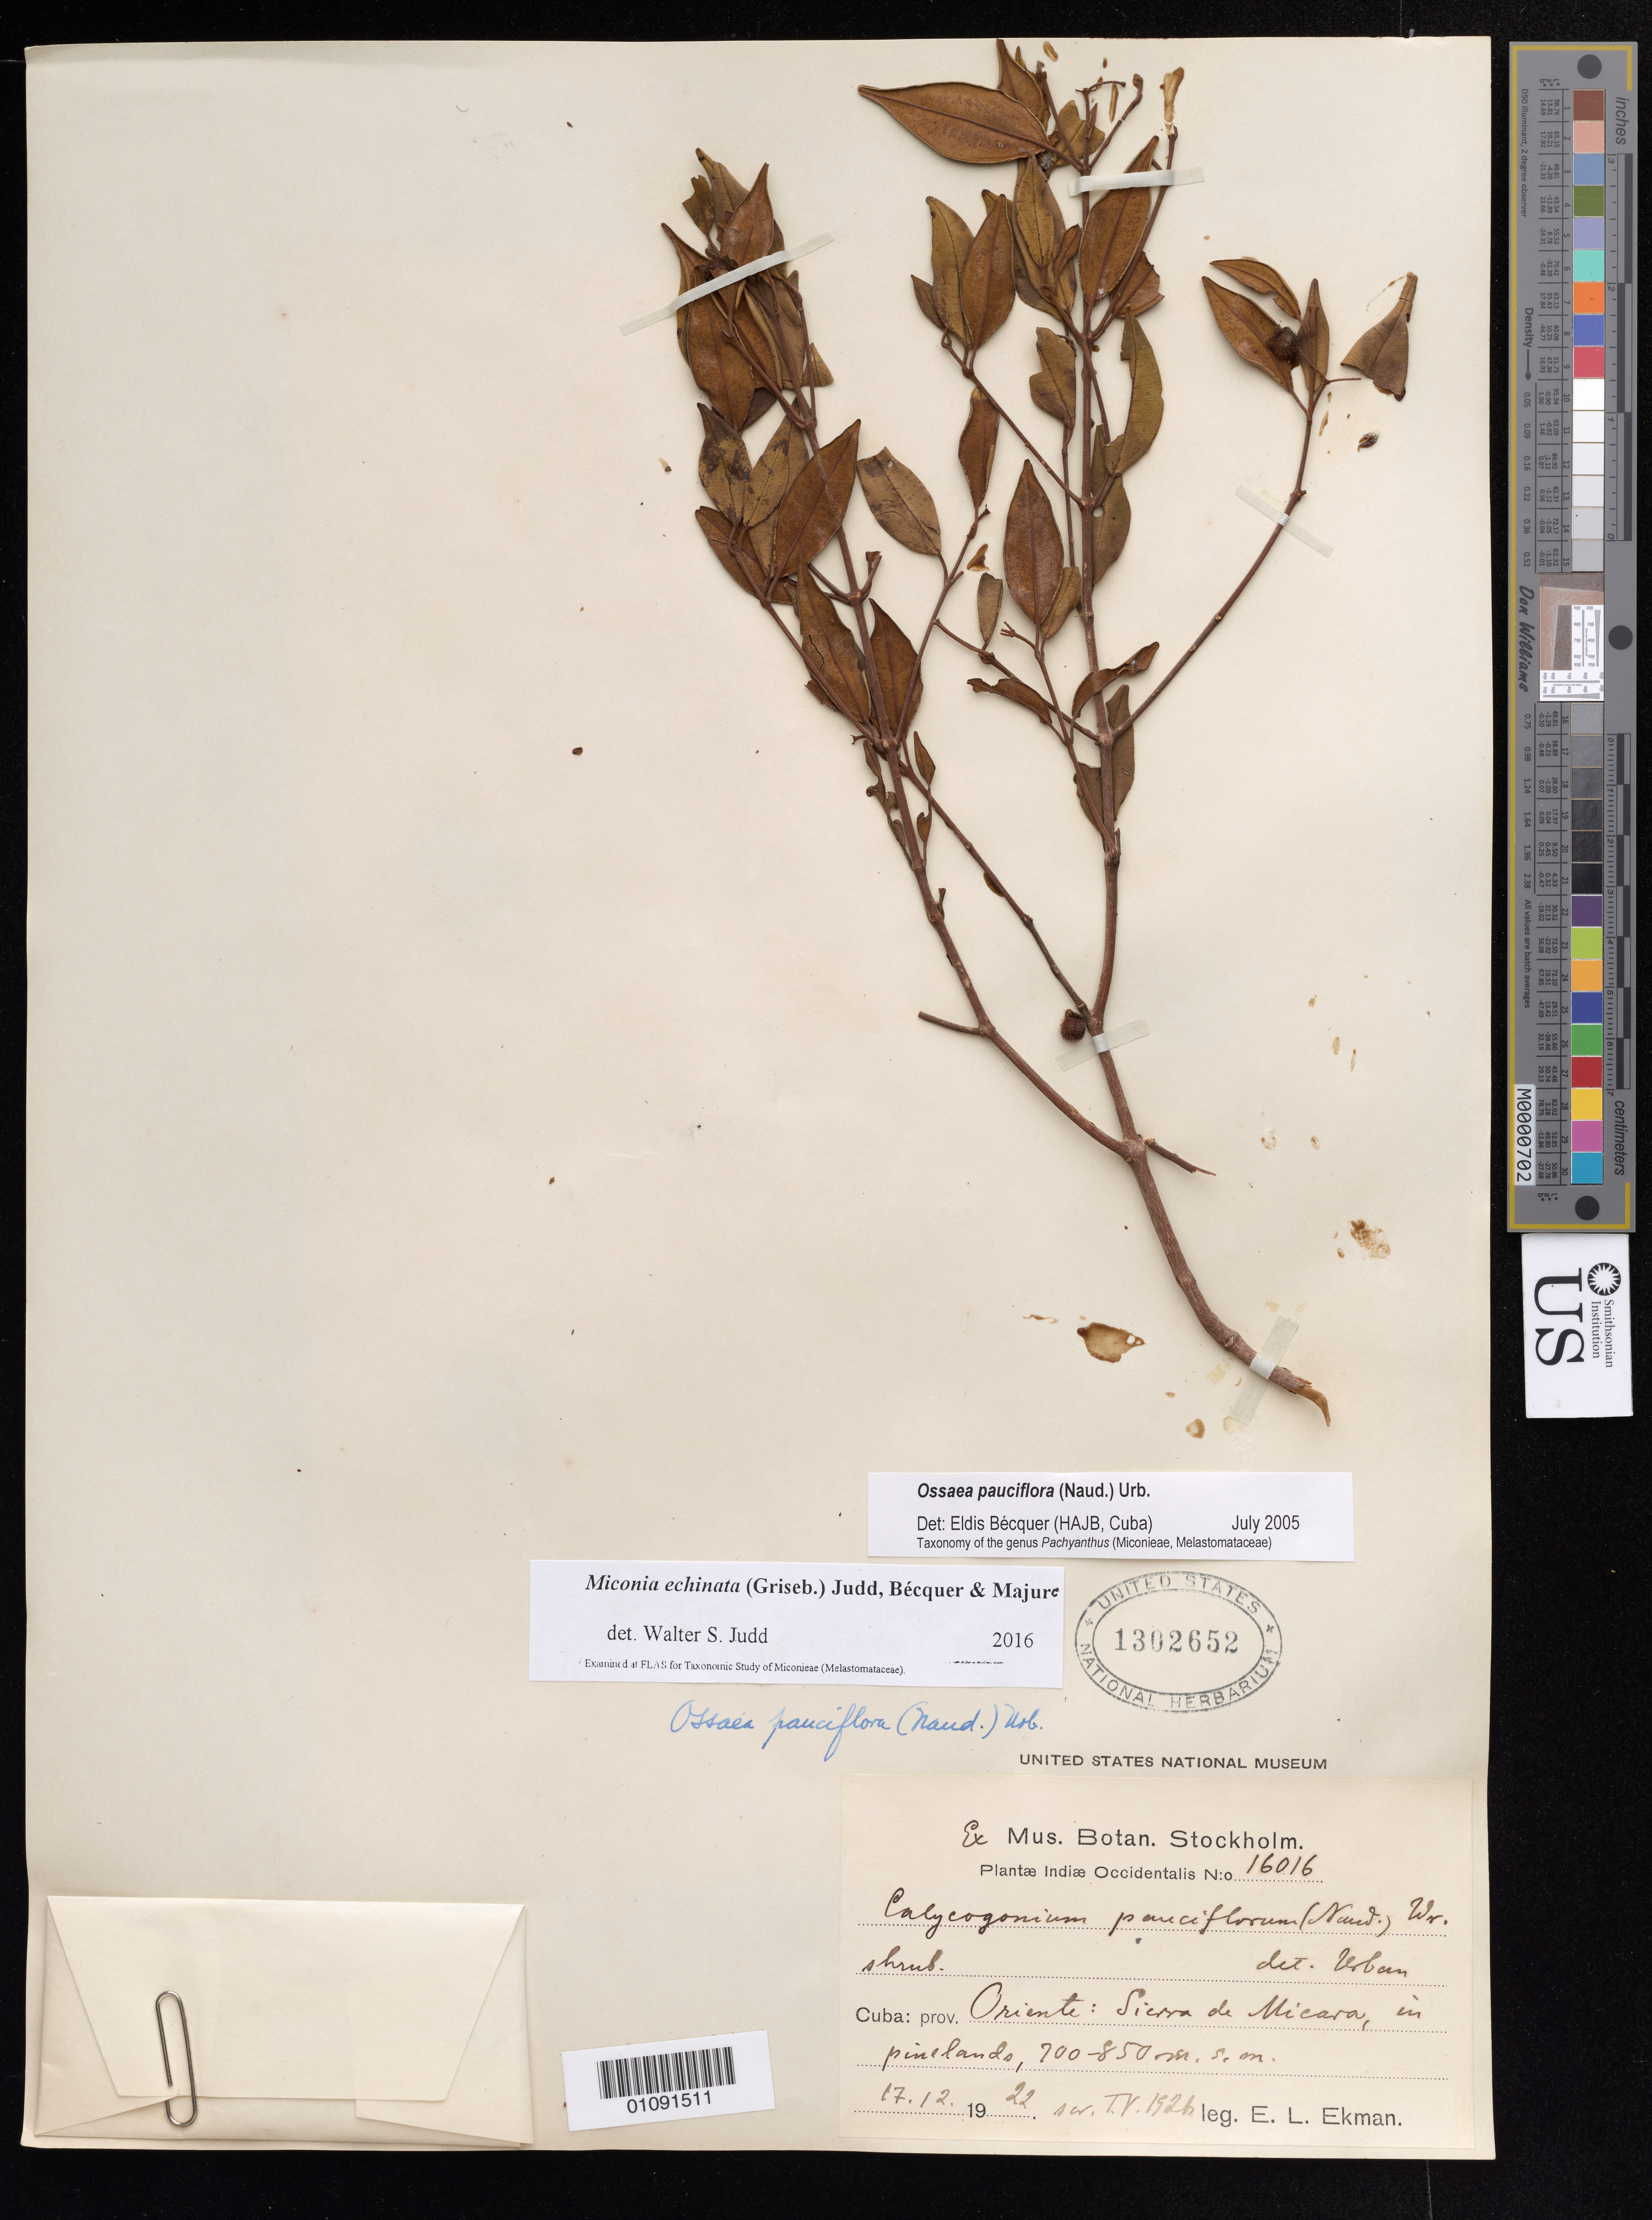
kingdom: Plantae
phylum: Tracheophyta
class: Magnoliopsida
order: Myrtales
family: Melastomataceae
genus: Miconia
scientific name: Miconia grandibracteata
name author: Judd et al.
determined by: Judd, Walter S.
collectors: E. L. Ekman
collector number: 16016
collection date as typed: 17 Dec 1922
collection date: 1922-12-17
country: Cuba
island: Cuba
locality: Oriente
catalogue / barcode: US 1302652